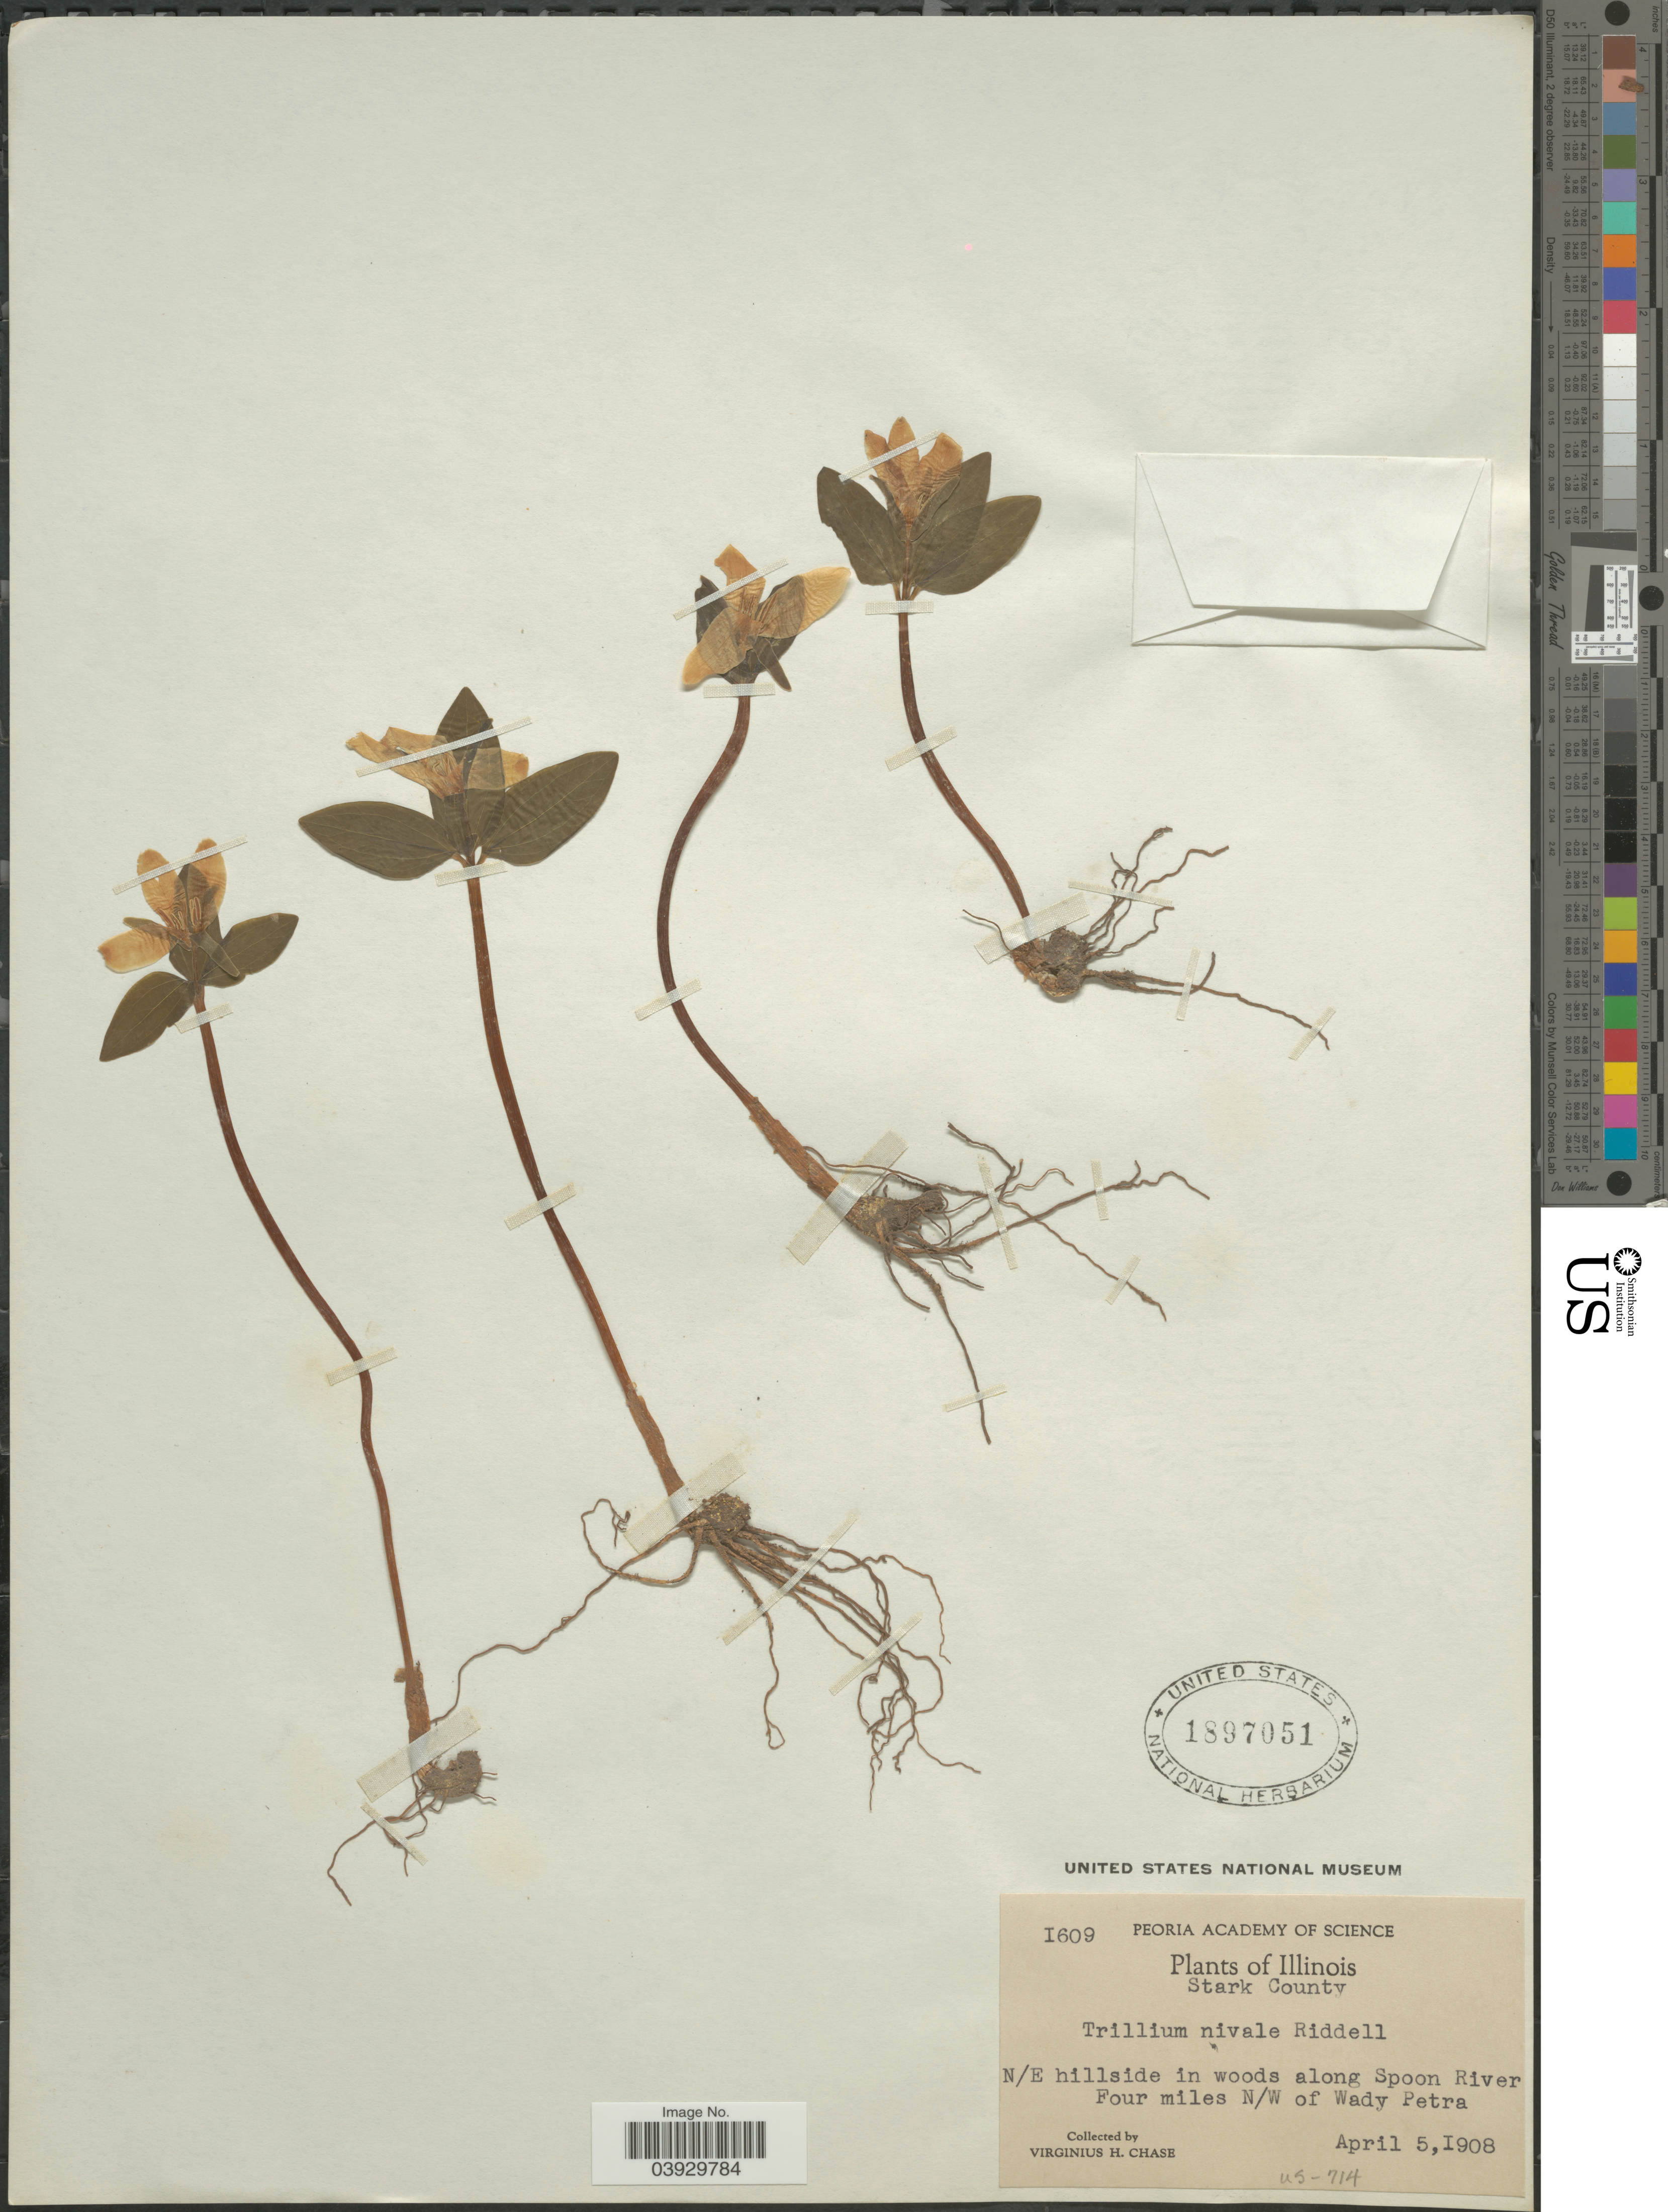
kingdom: Plantae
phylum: Tracheophyta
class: Liliopsida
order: Liliales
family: Melanthiaceae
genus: Trillium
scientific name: Trillium nivale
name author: Riddell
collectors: V. H. Chase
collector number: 1609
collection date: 1908-04-05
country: United States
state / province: Illinois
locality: Stark County. N/E hillside in woods along Spoon River Four miles N/W of Wady Petra.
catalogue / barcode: US 1897051